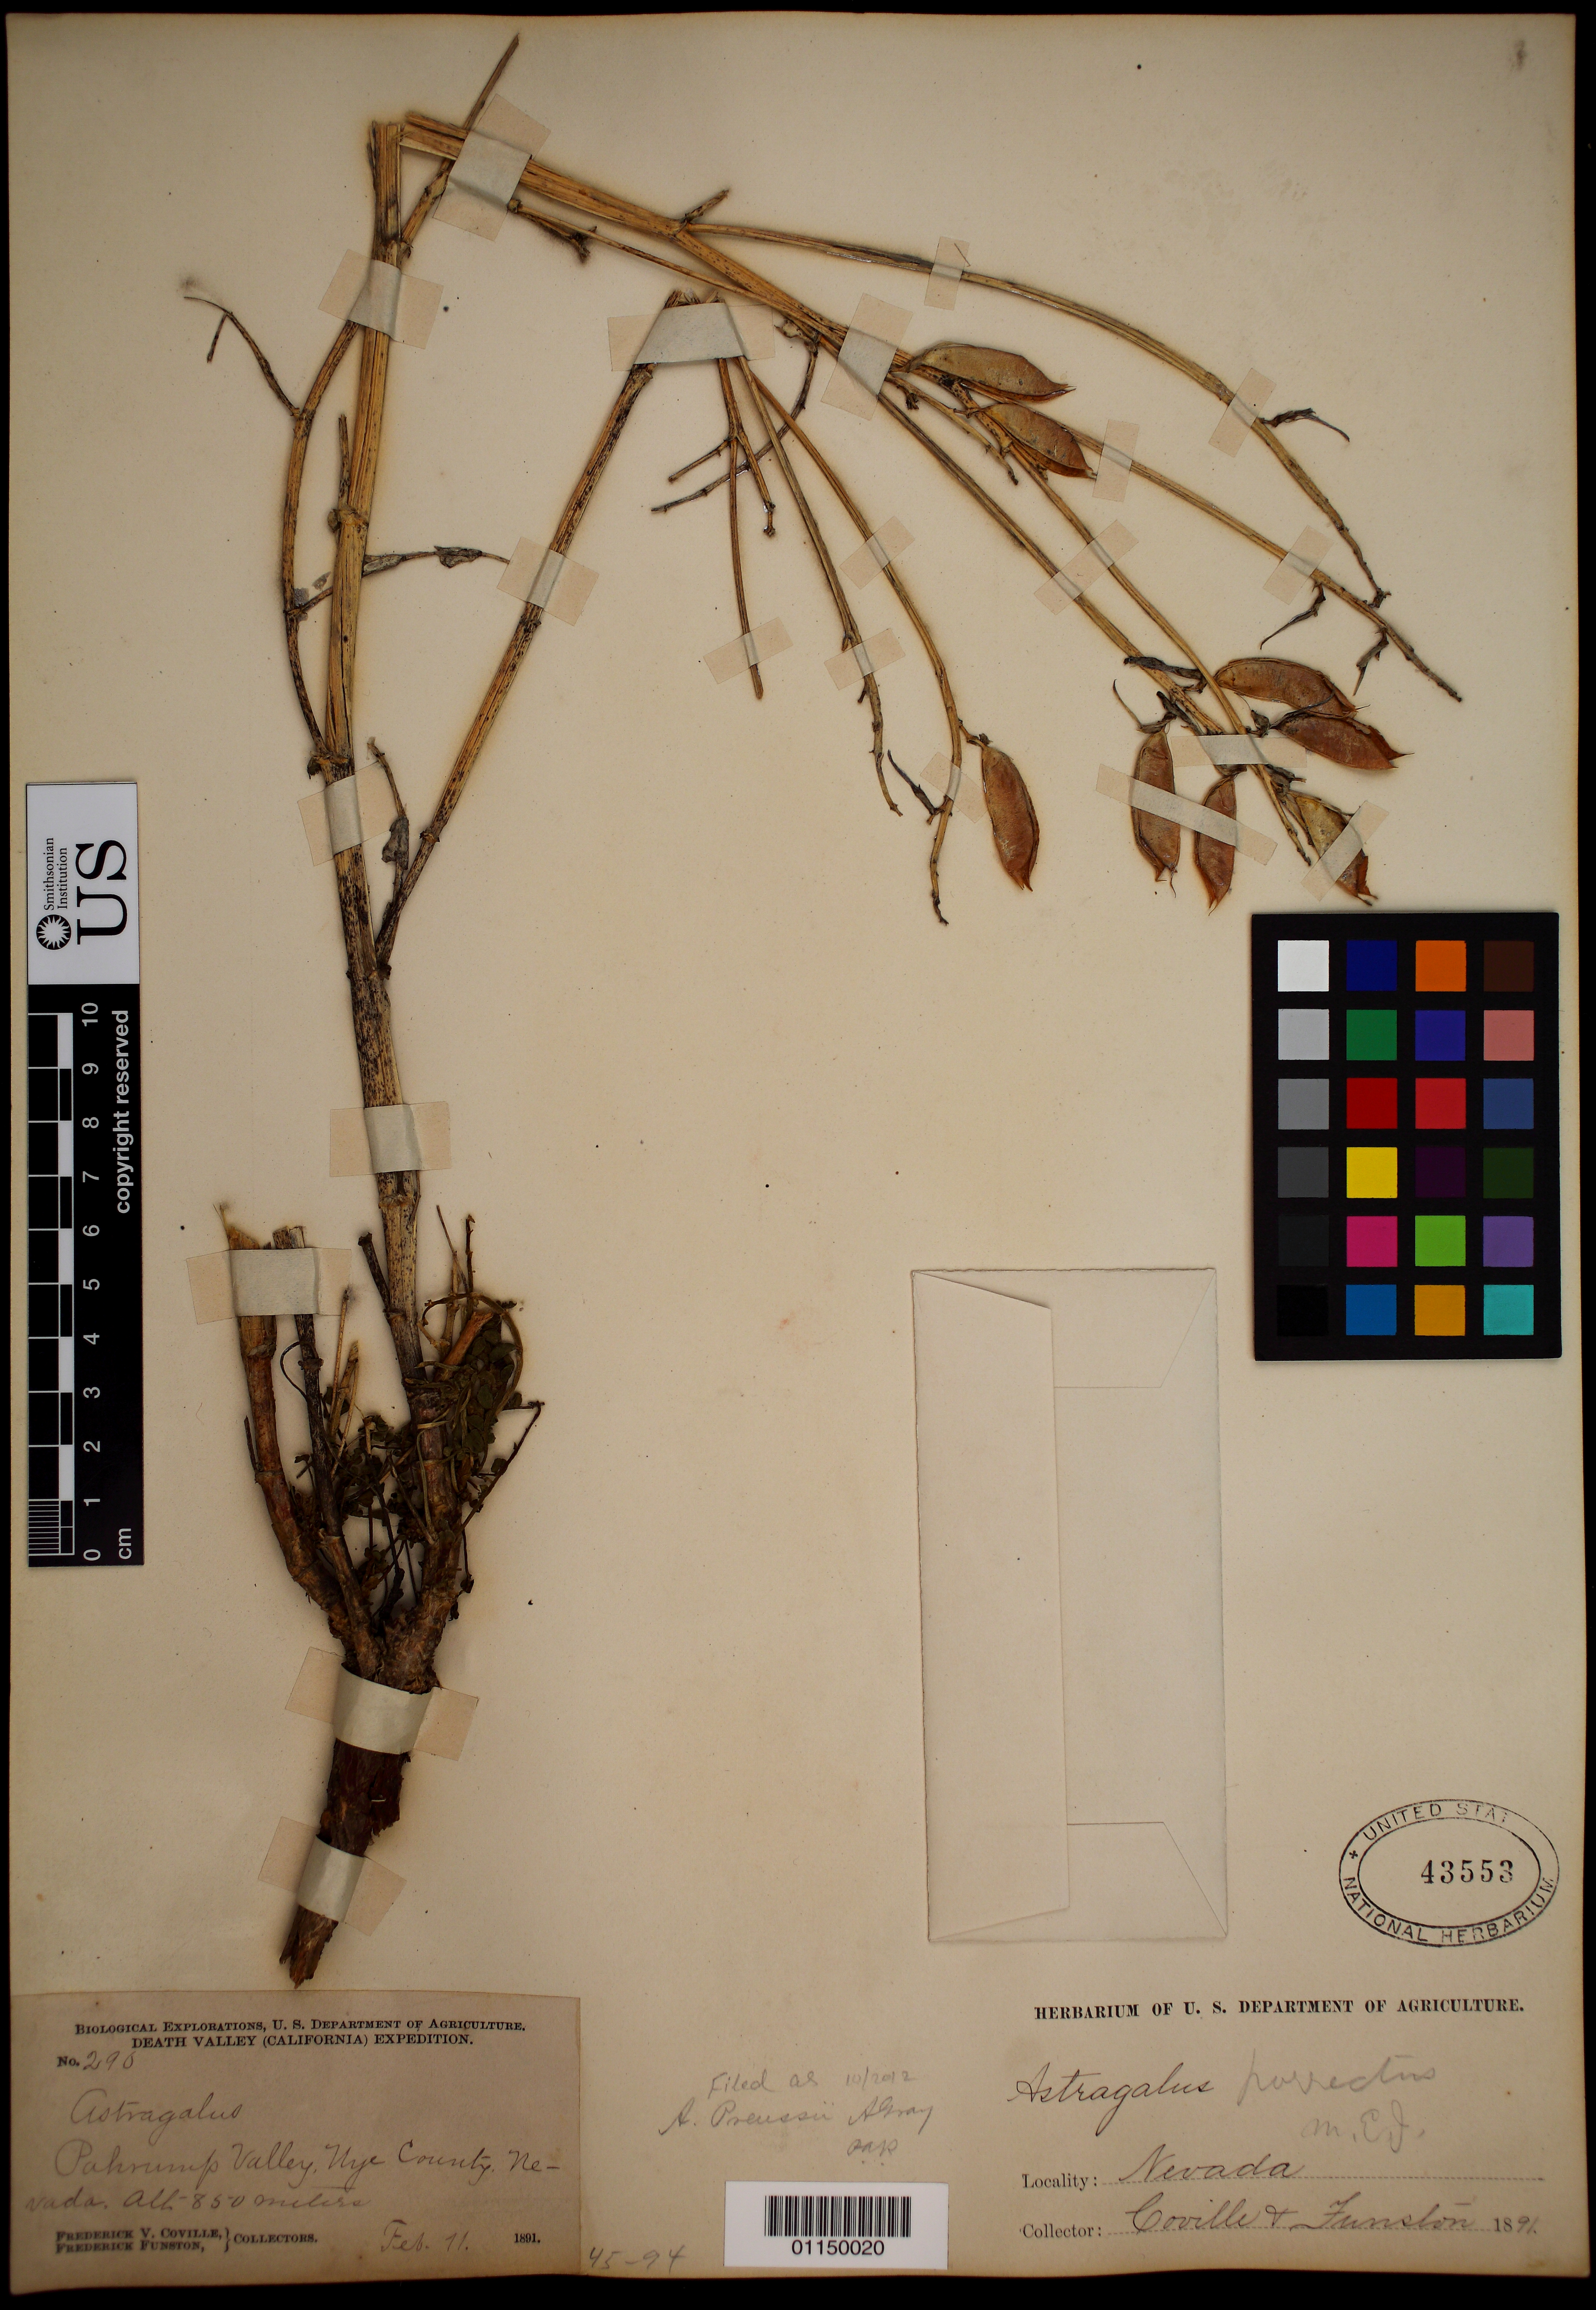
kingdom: Plantae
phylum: Tracheophyta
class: Magnoliopsida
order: Fabales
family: Fabaceae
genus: Astragalus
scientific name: Astragalus preussii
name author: A. Gray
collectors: F. V. Coville & F. Funston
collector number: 290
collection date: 1891-02-11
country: United States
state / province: Nevada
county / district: Nye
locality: Pahrump Valley.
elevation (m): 850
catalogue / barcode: US 43553